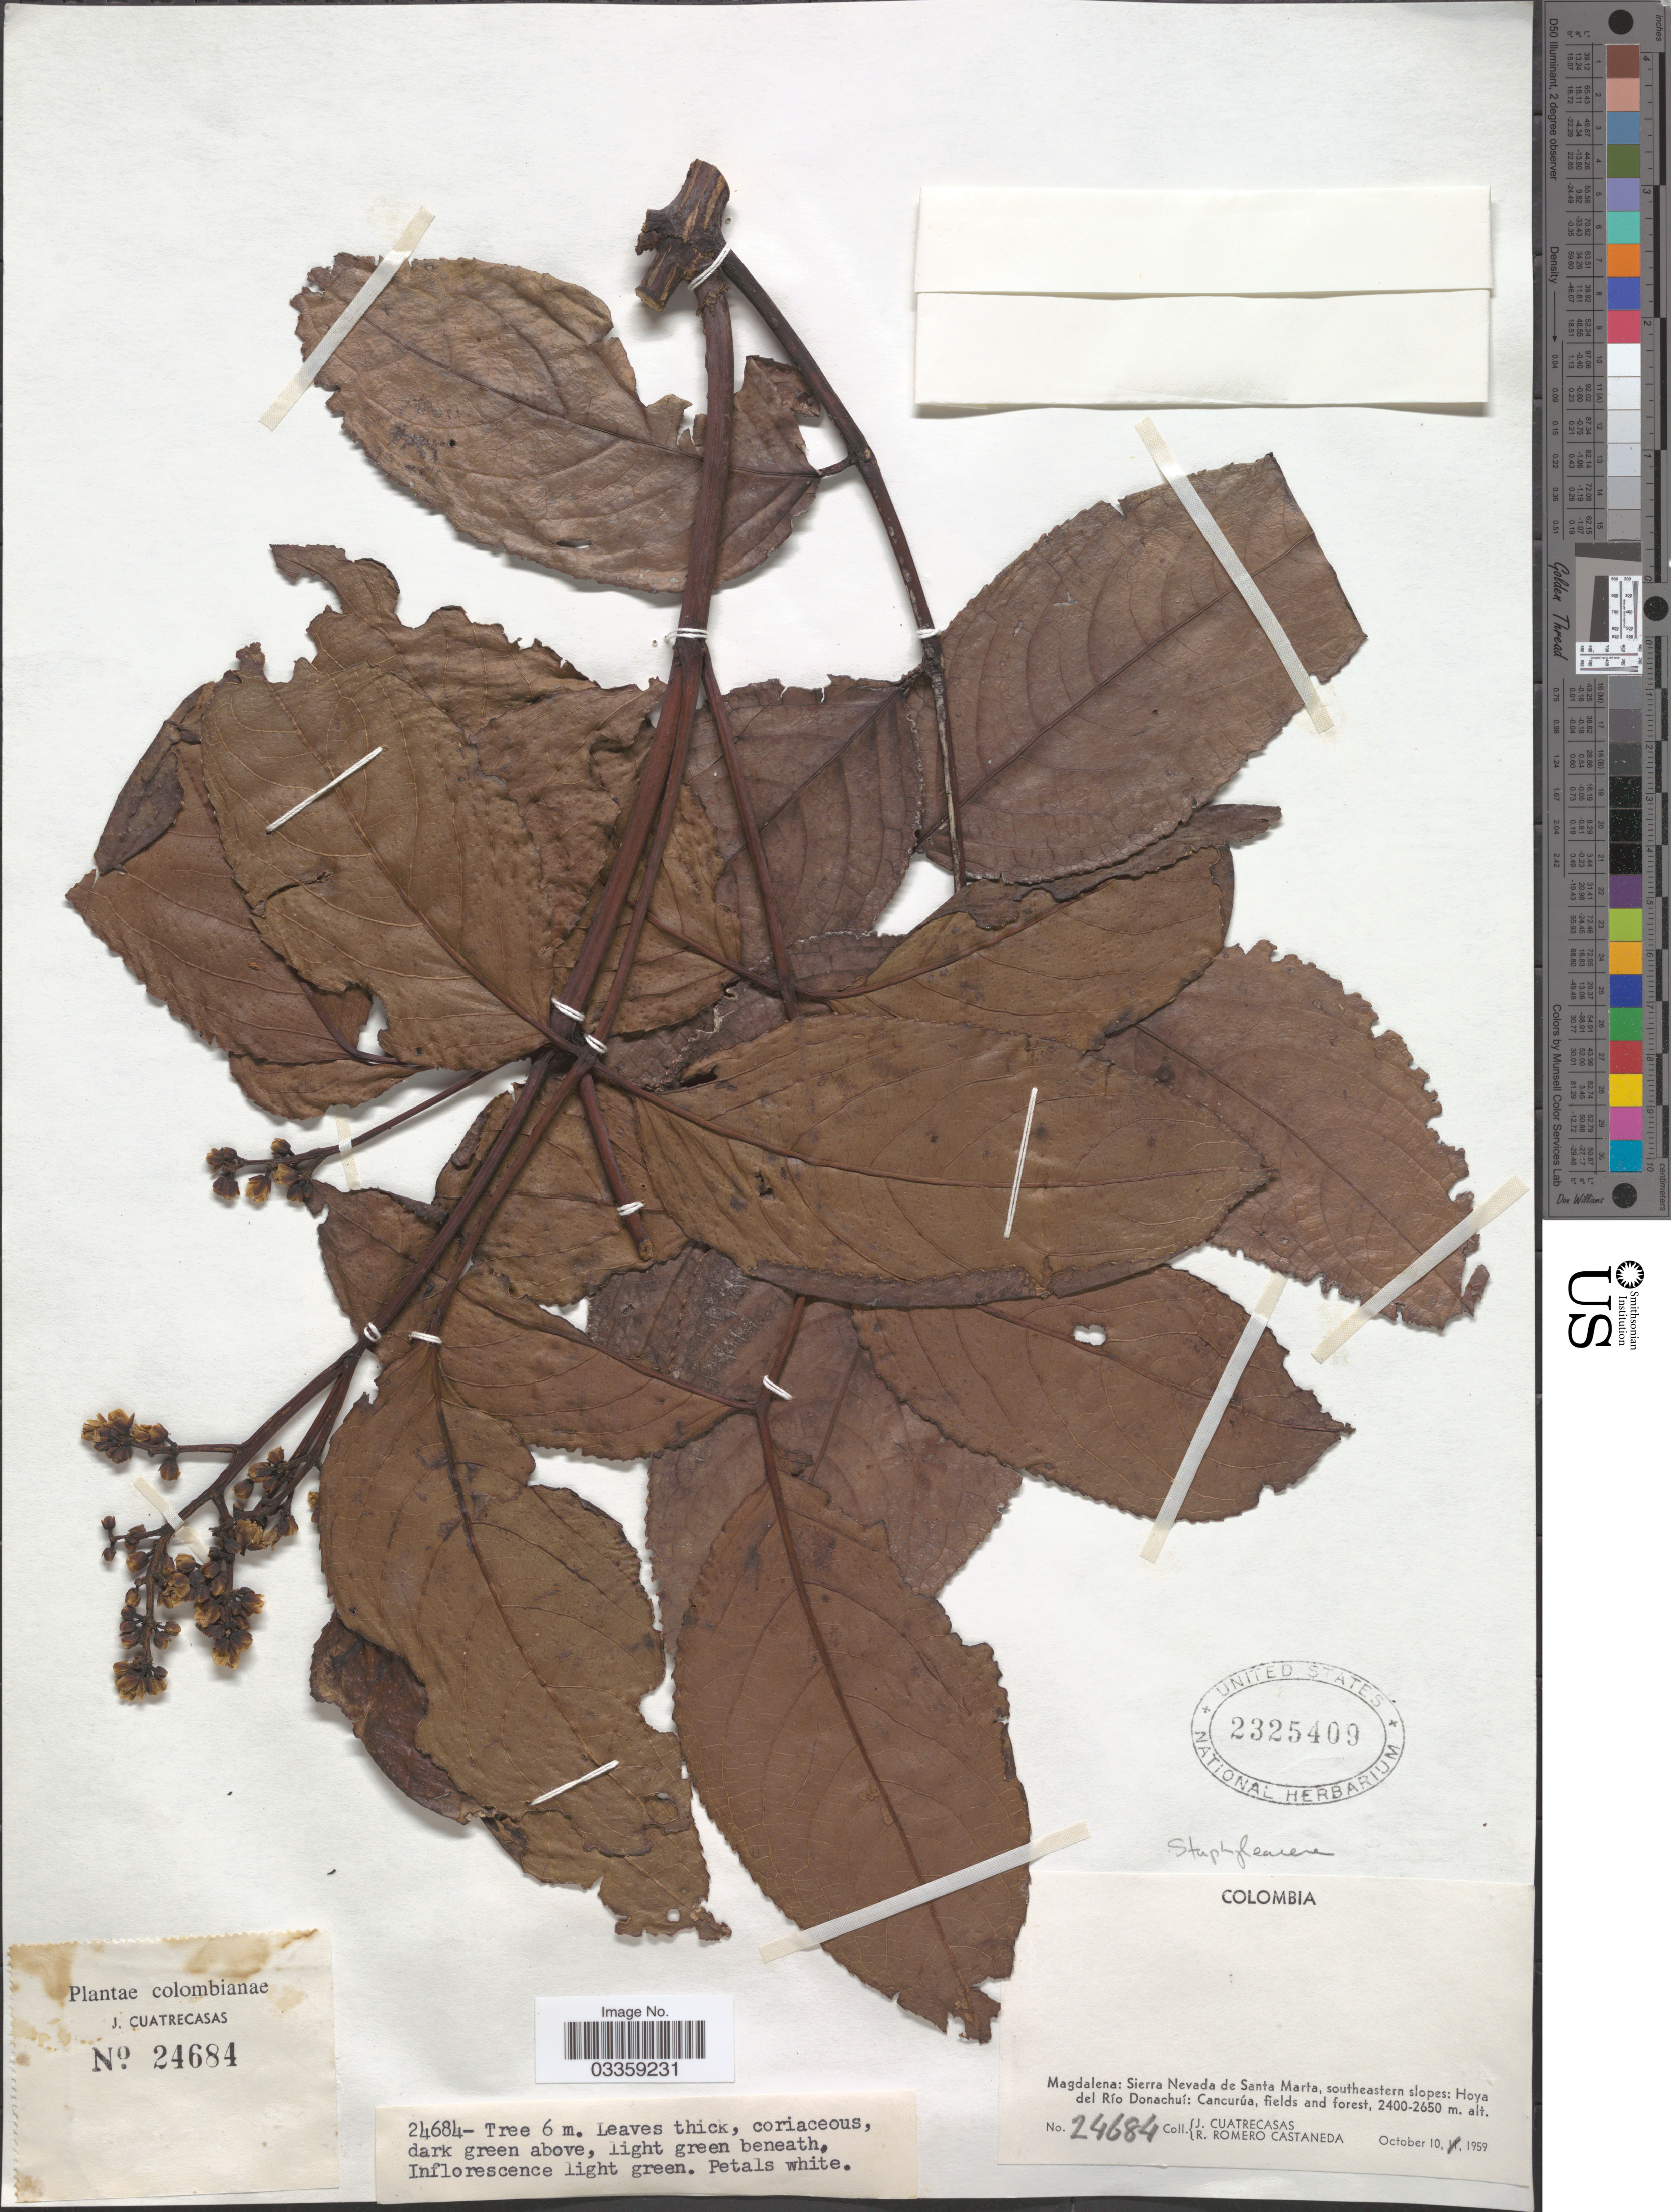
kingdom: Plantae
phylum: Tracheophyta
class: Magnoliopsida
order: Crossosomatales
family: Staphyleaceae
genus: Turpinia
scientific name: Turpinia sp.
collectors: J. Cuatrecasas & R. Romero Castañeda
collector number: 24684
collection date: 1959-10-10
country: Colombia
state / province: Magdalena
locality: Sierra Nevada de Santa Marta, southeastern slopes: Hoya del Río Donachuí: Cancurúa.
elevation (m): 2400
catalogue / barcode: US 2325409